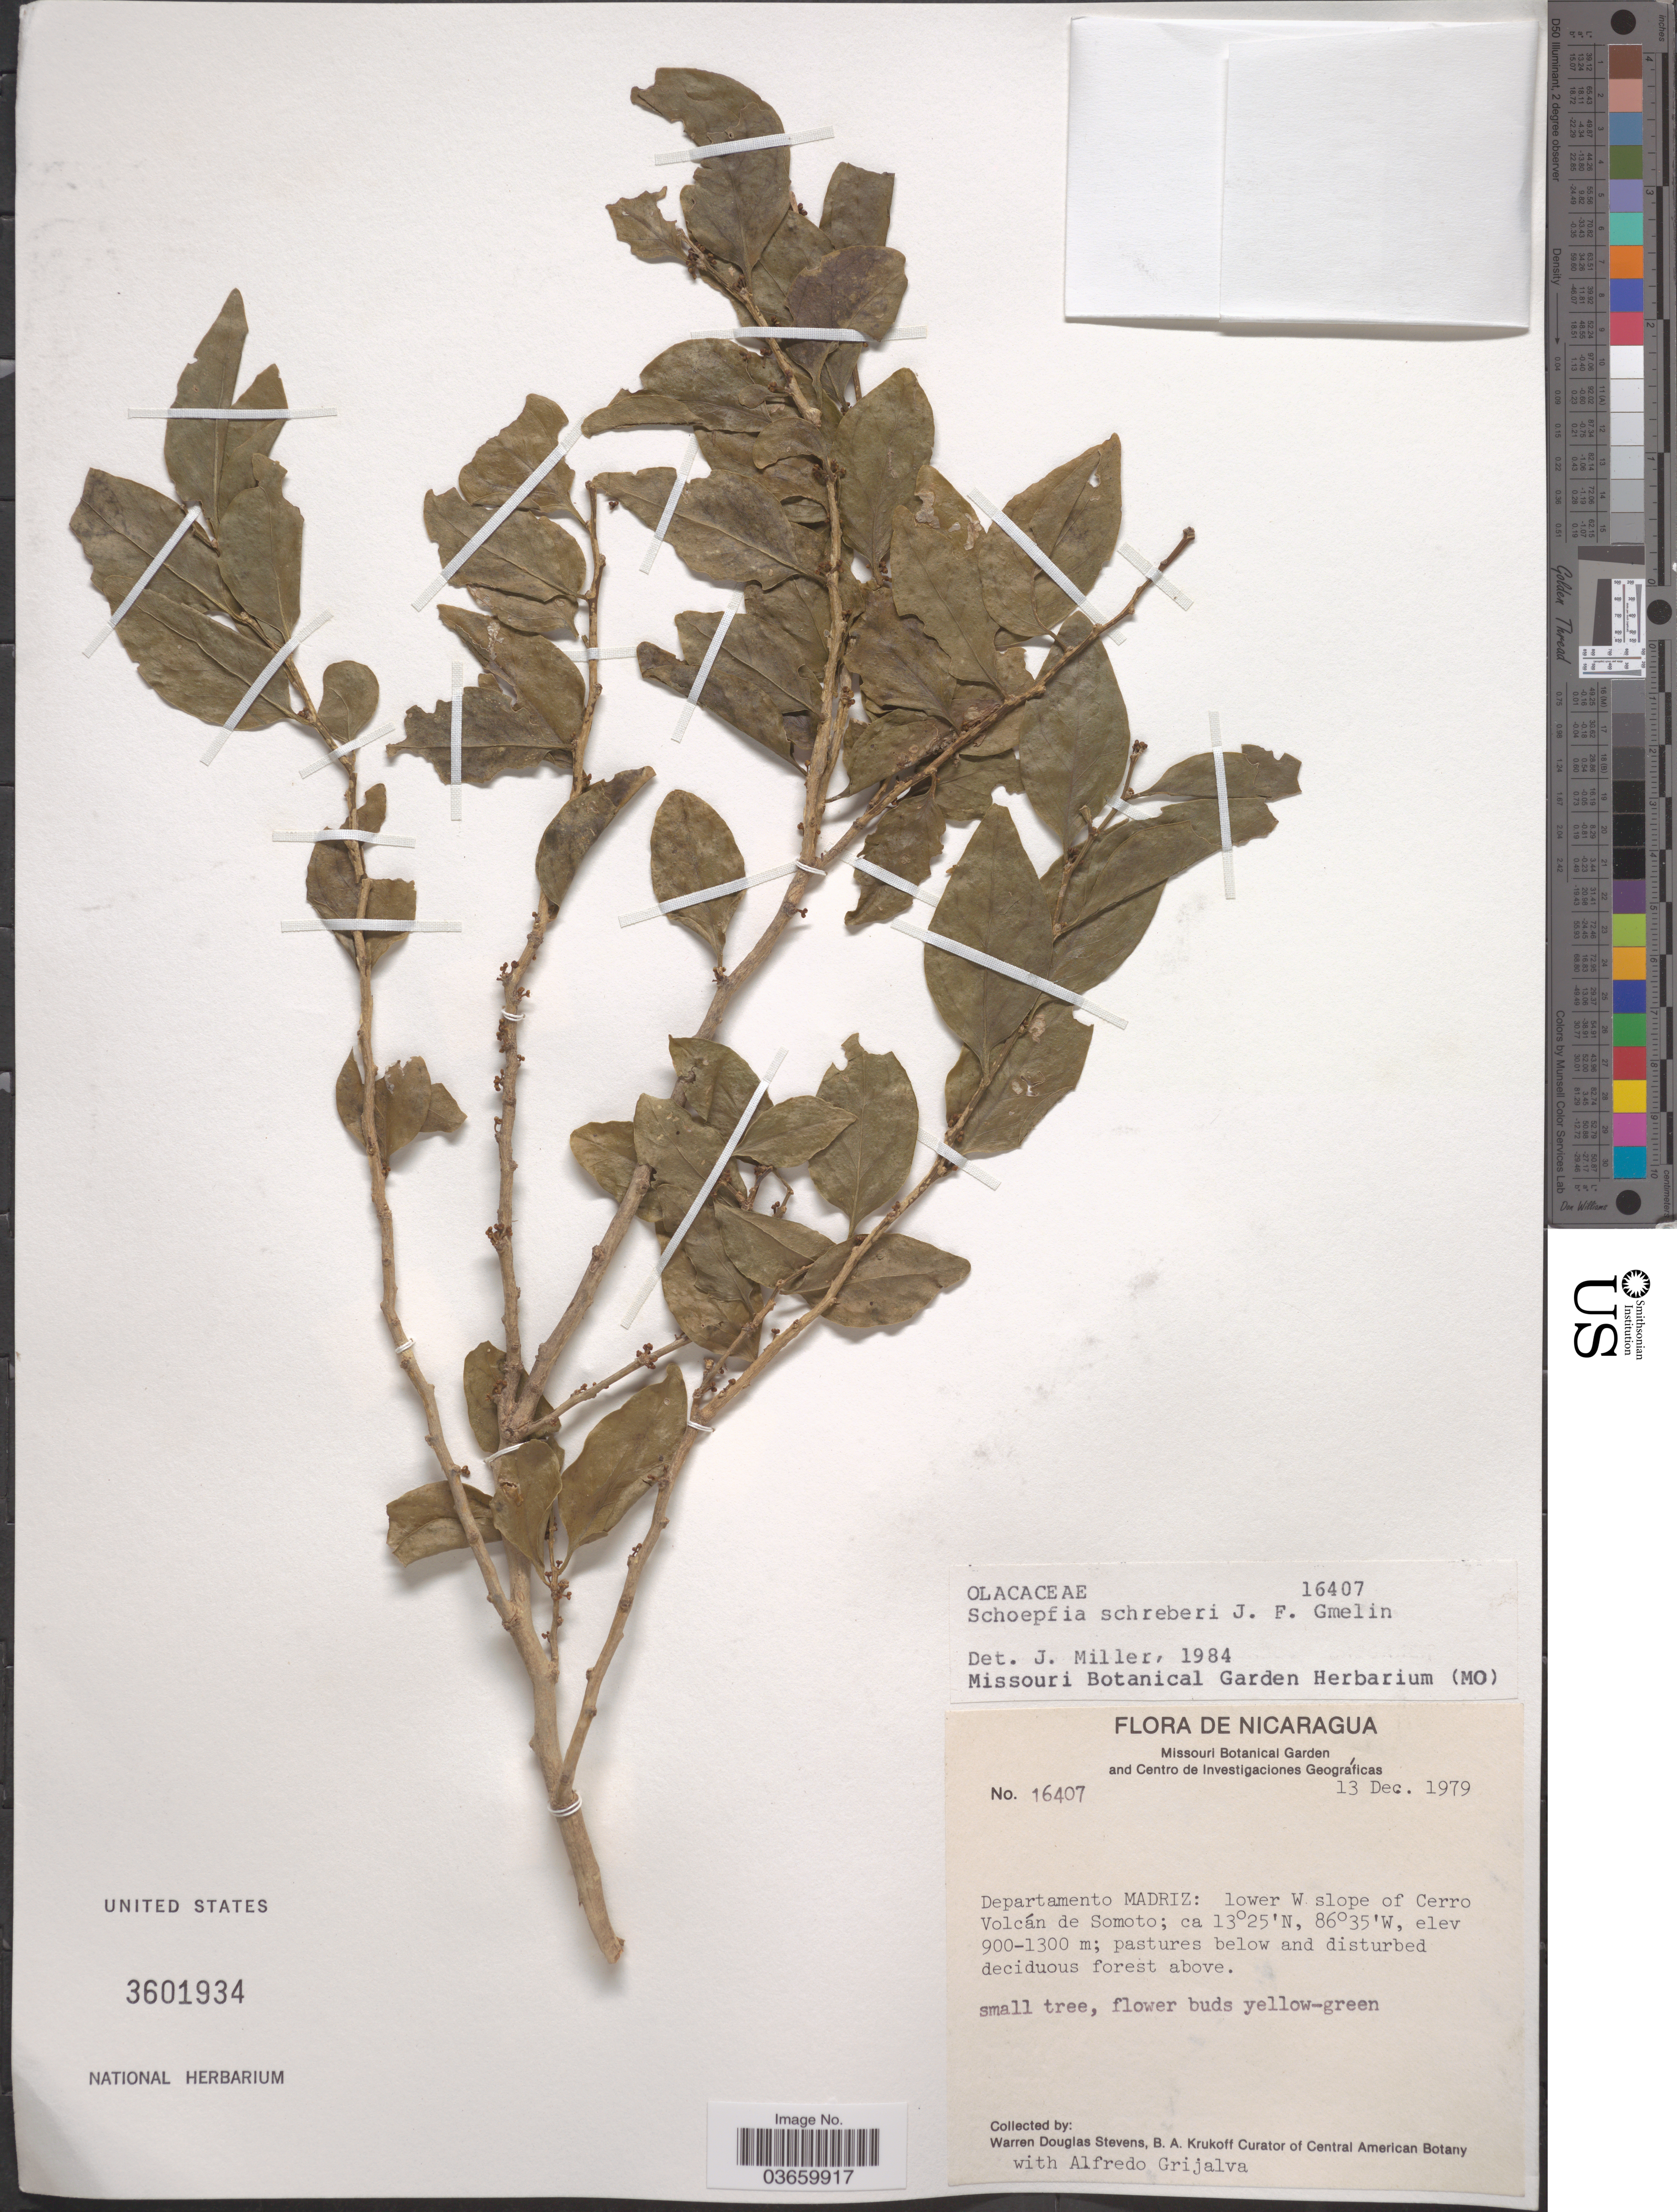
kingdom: Plantae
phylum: Tracheophyta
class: Magnoliopsida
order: Santalales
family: Schoepfiaceae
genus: Schoepfia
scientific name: Schoepfia schreberi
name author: J.F. Gmel.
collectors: W. D. Stevens, B. A. Krukoff & A. Grijalva P.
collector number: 16407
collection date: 1979-12-13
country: Nicaragua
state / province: Madriz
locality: Departamento Madriz: lower W slope of Cerro Volcán de Somoto.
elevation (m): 900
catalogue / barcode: US 3601934